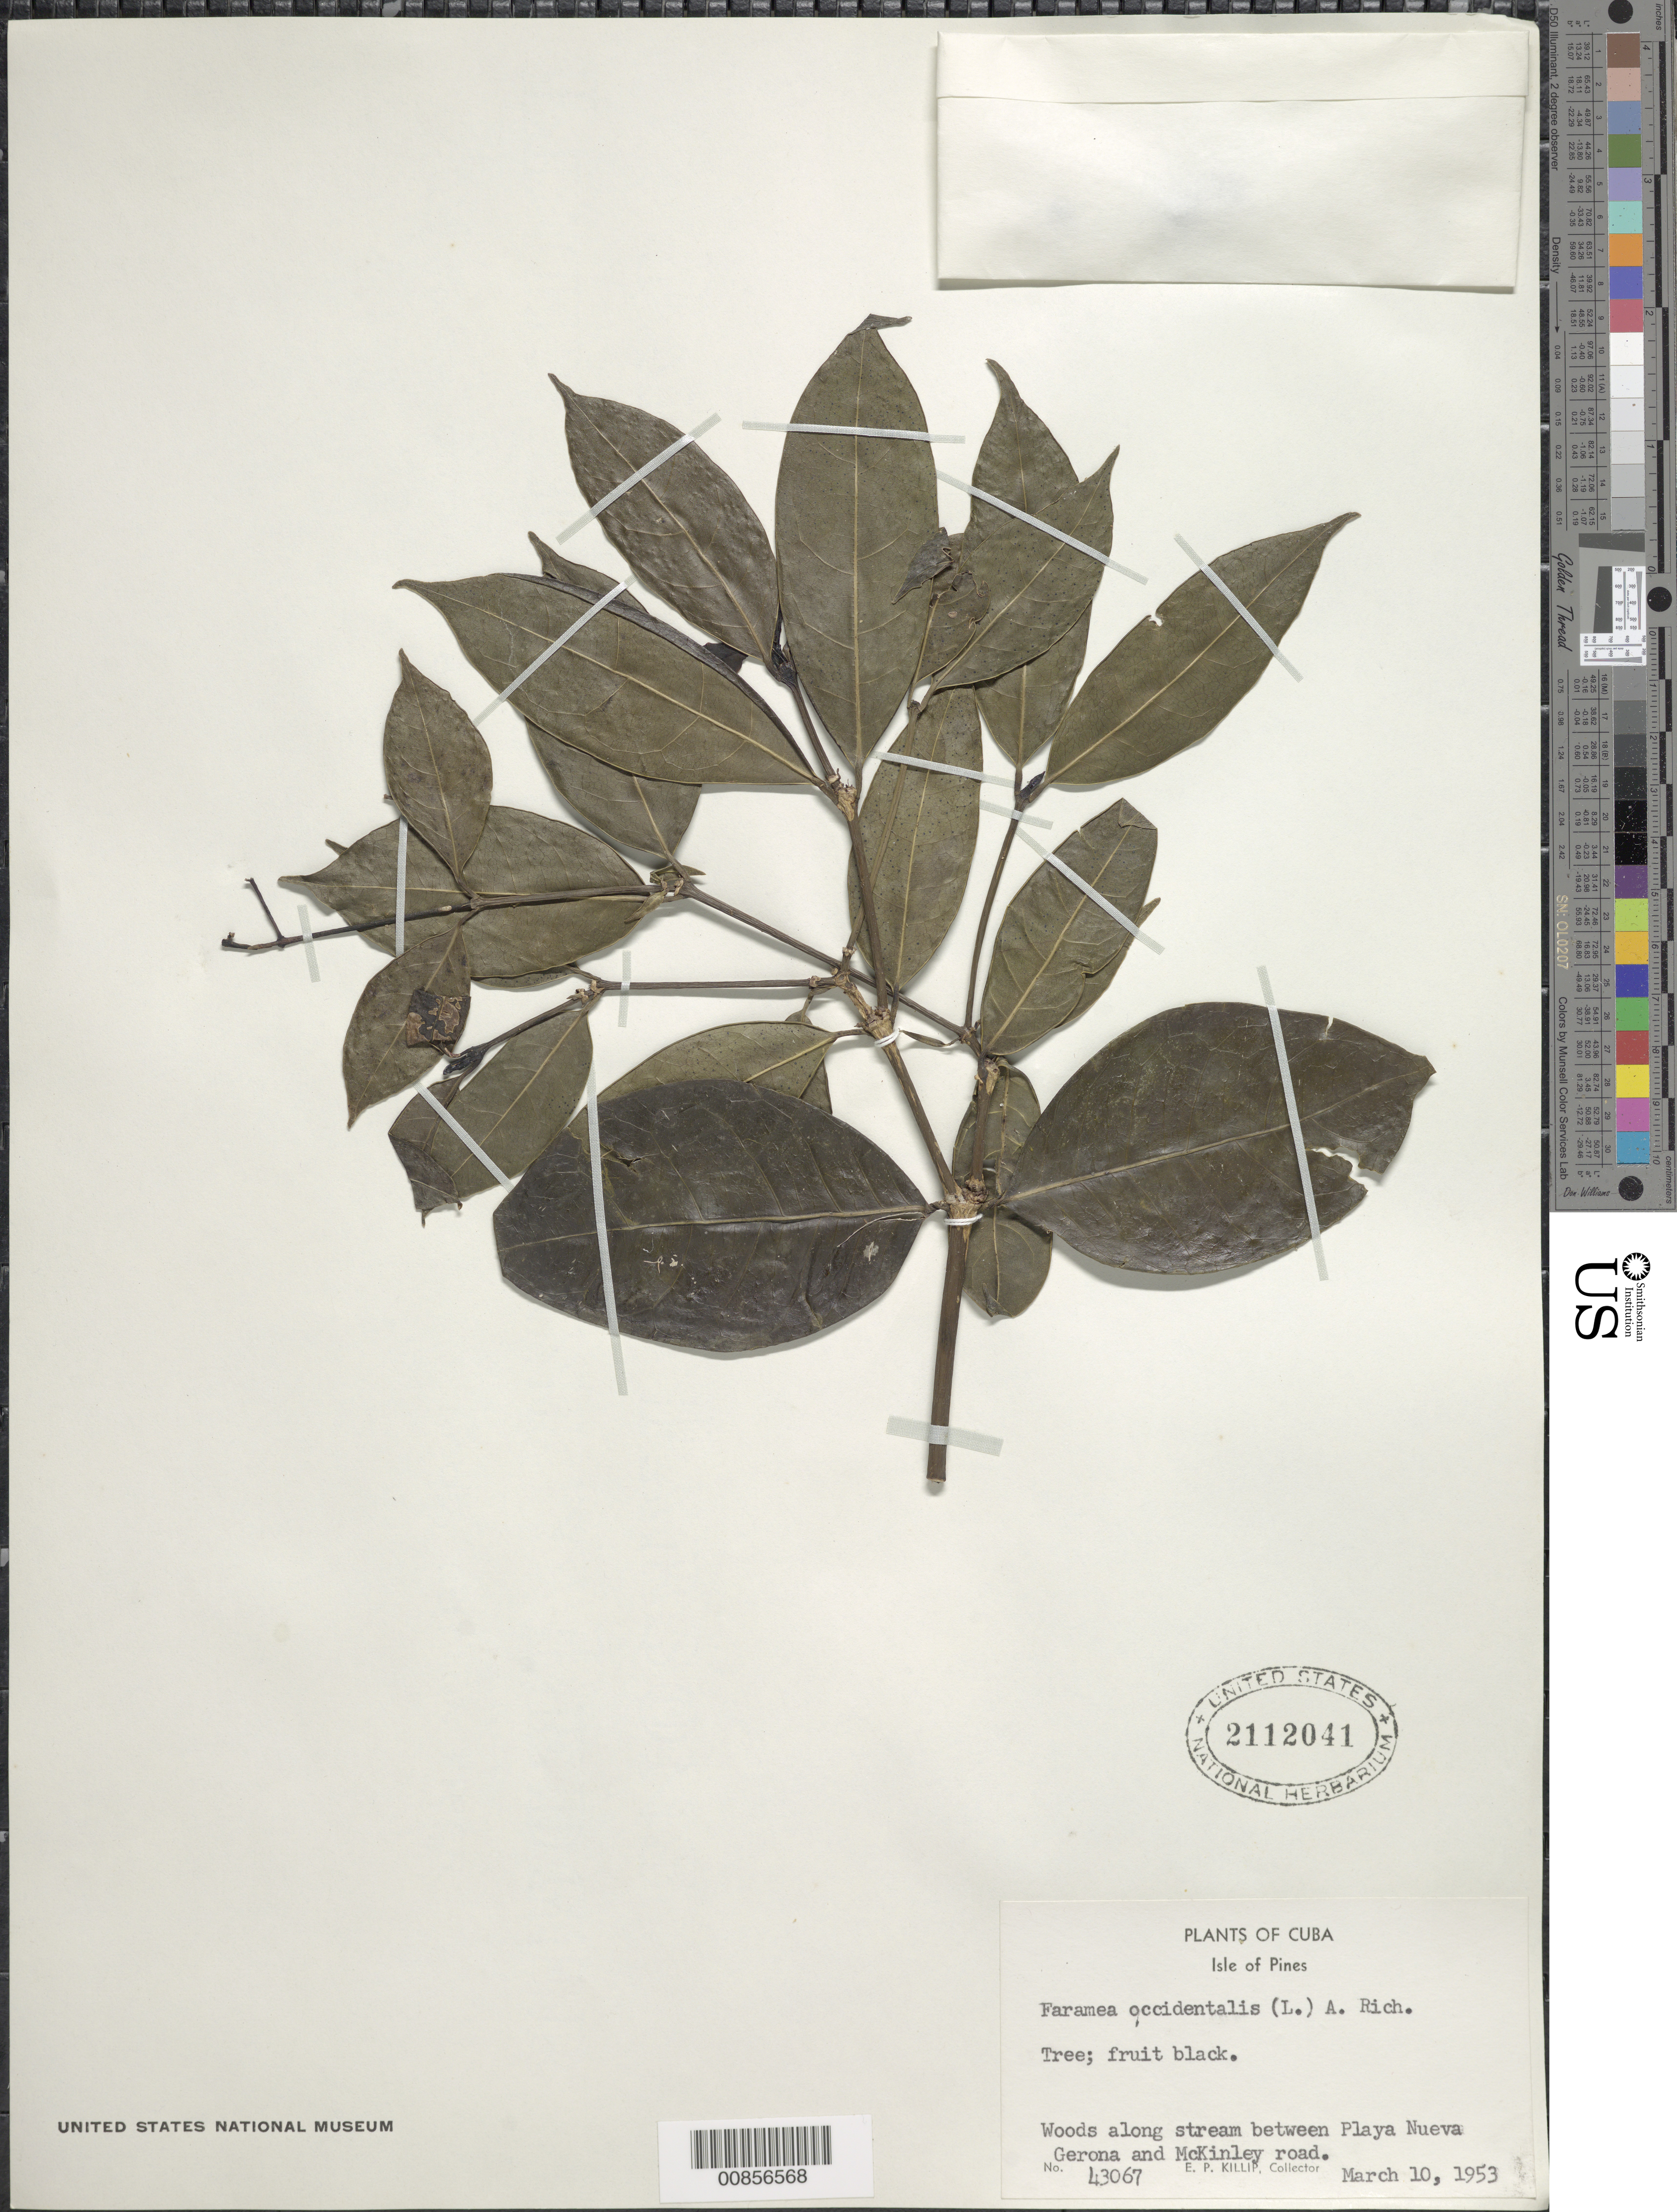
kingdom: Plantae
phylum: Tracheophyta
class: Magnoliopsida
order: Gentianales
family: Rubiaceae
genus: Faramea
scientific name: Faramea occidentalis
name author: (L.) A. Rich.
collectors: E. P. Killip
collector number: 43067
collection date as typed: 10 Mar 1953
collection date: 1953-03-10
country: Cuba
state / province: Isla de La Juventud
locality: Along stream between Playa Nueva, and Gerona and McKinley Road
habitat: Woods along stream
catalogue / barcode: US 2112041